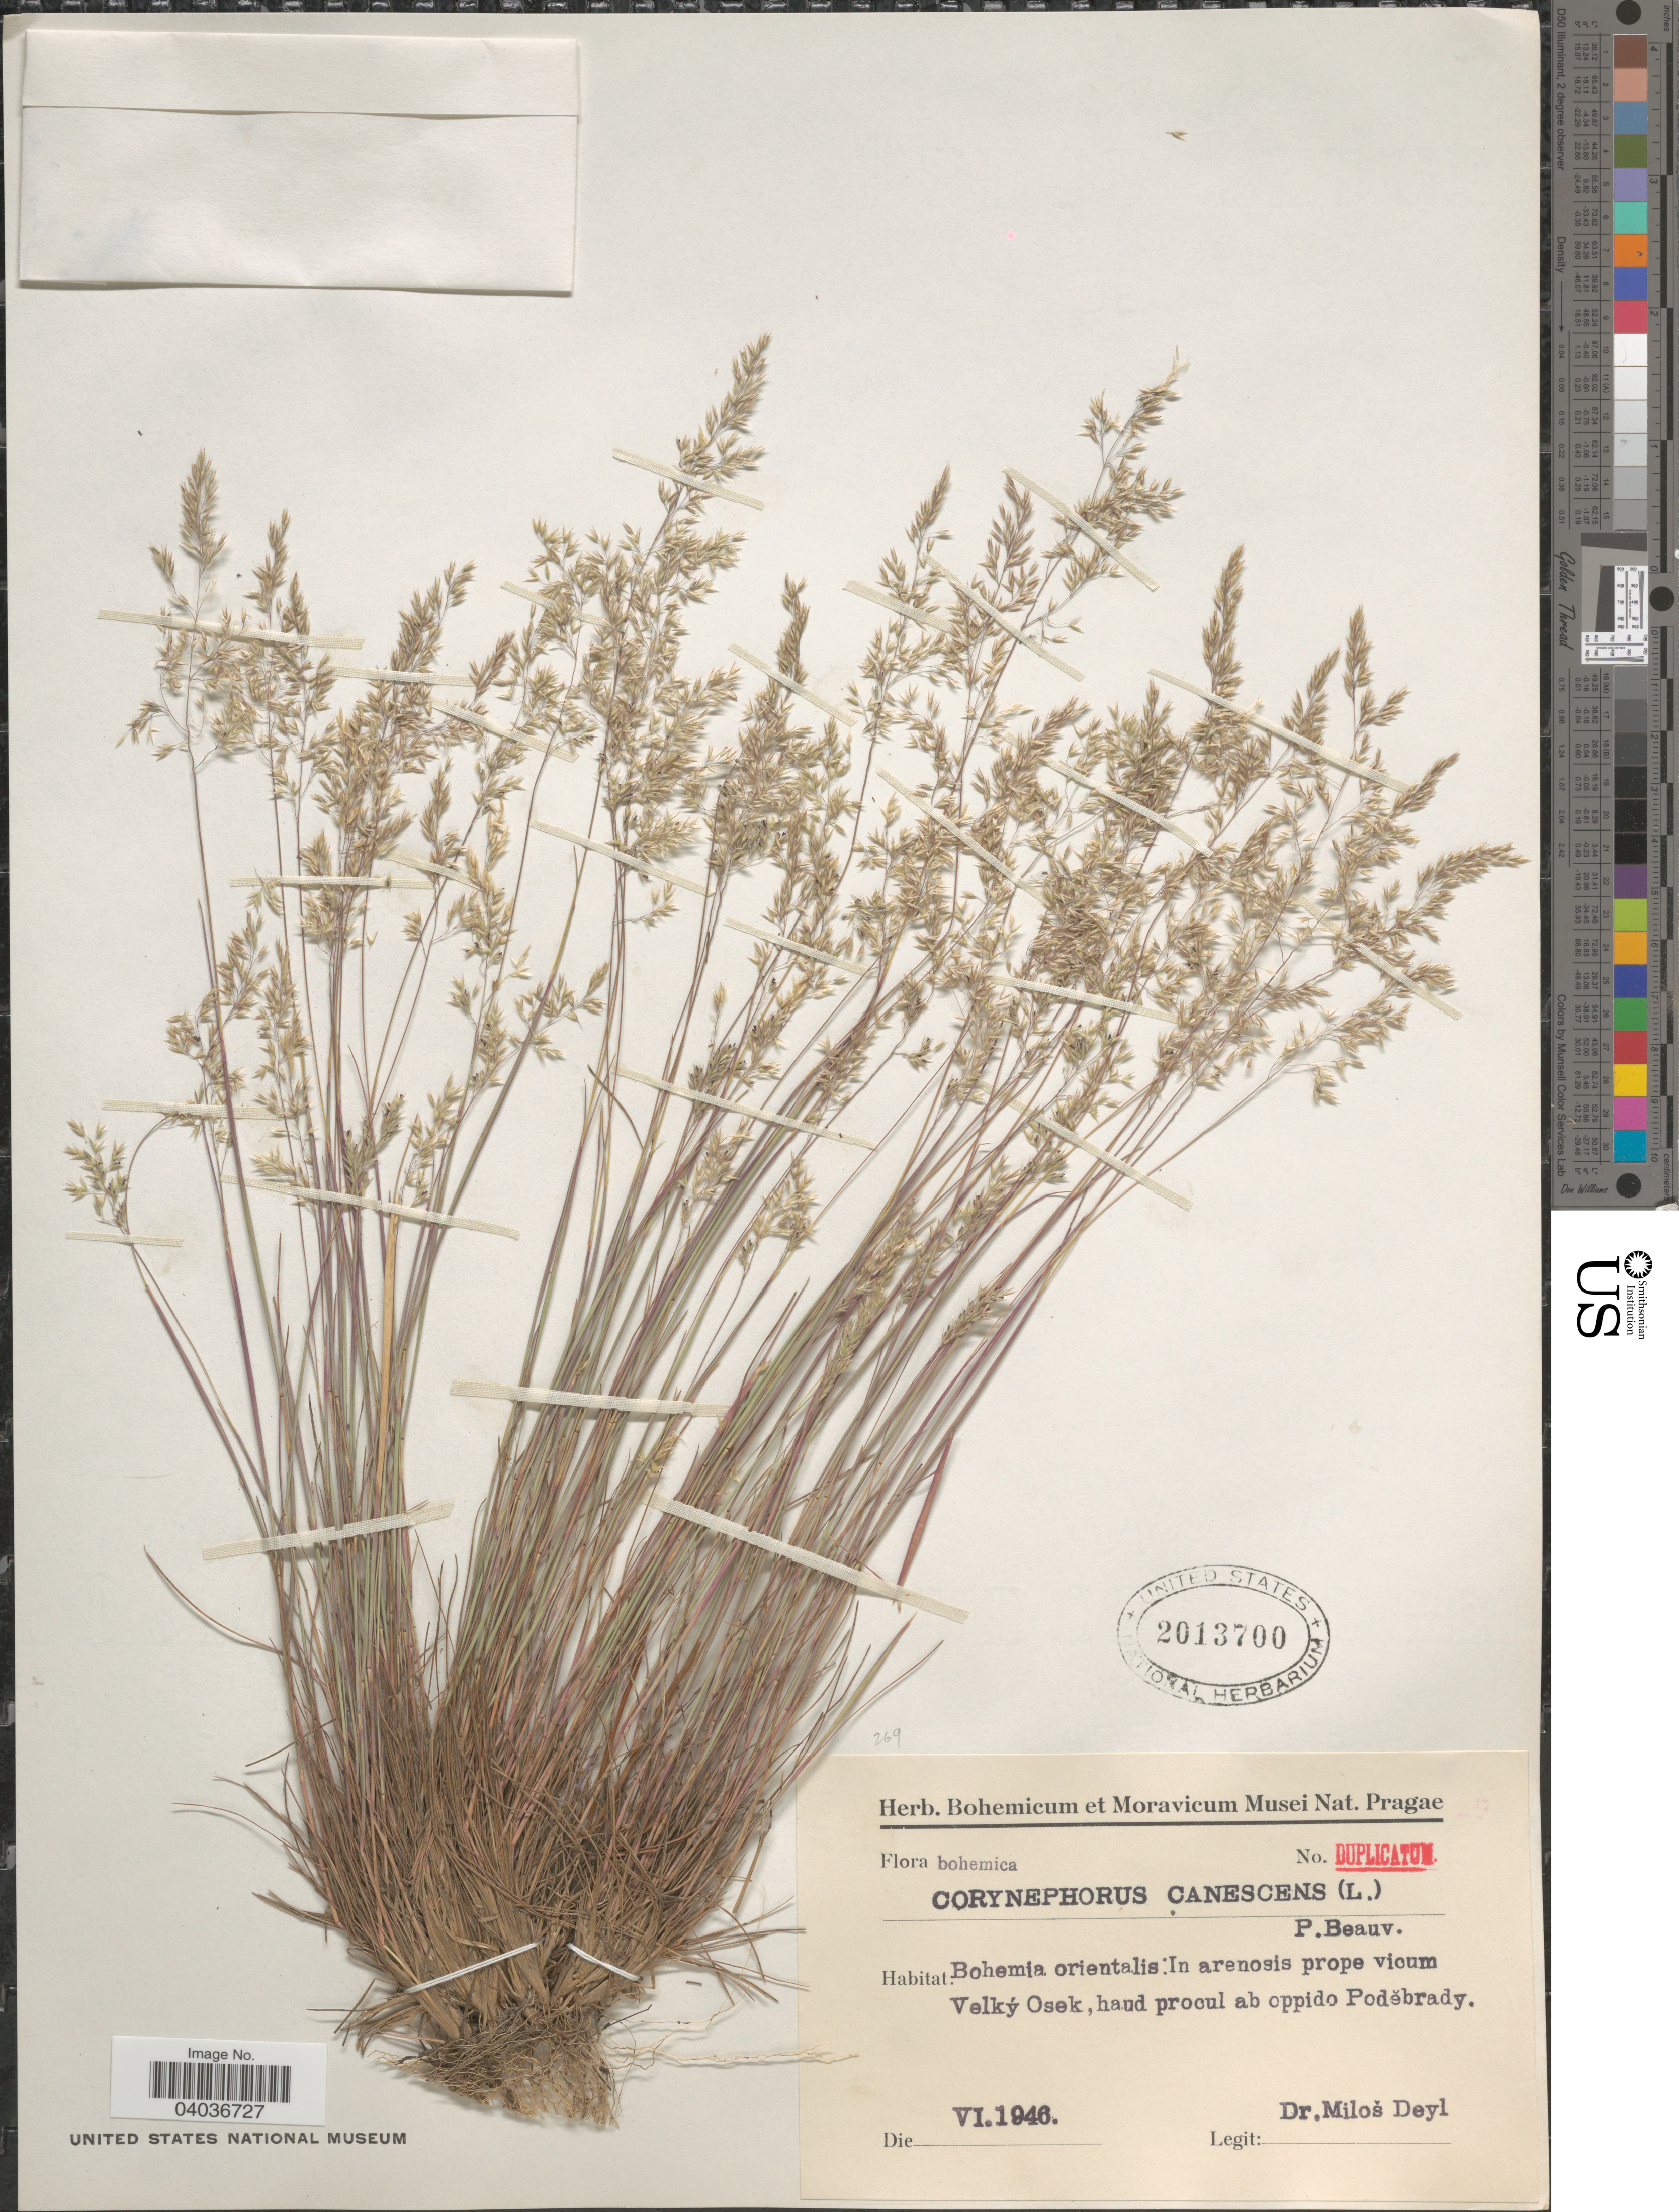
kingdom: Plantae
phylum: Tracheophyta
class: Liliopsida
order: Poales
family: Poaceae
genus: Corynephorus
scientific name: Corynephorus canescens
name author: (L, MEL) P. Beauv.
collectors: M. Deyl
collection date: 1946-06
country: Czechia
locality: Bohemica. Bohemia orientalis: In arenosis prope vicum Velký Osek, haud procul ab oppido Podĕbrady.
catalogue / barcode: US 2013700